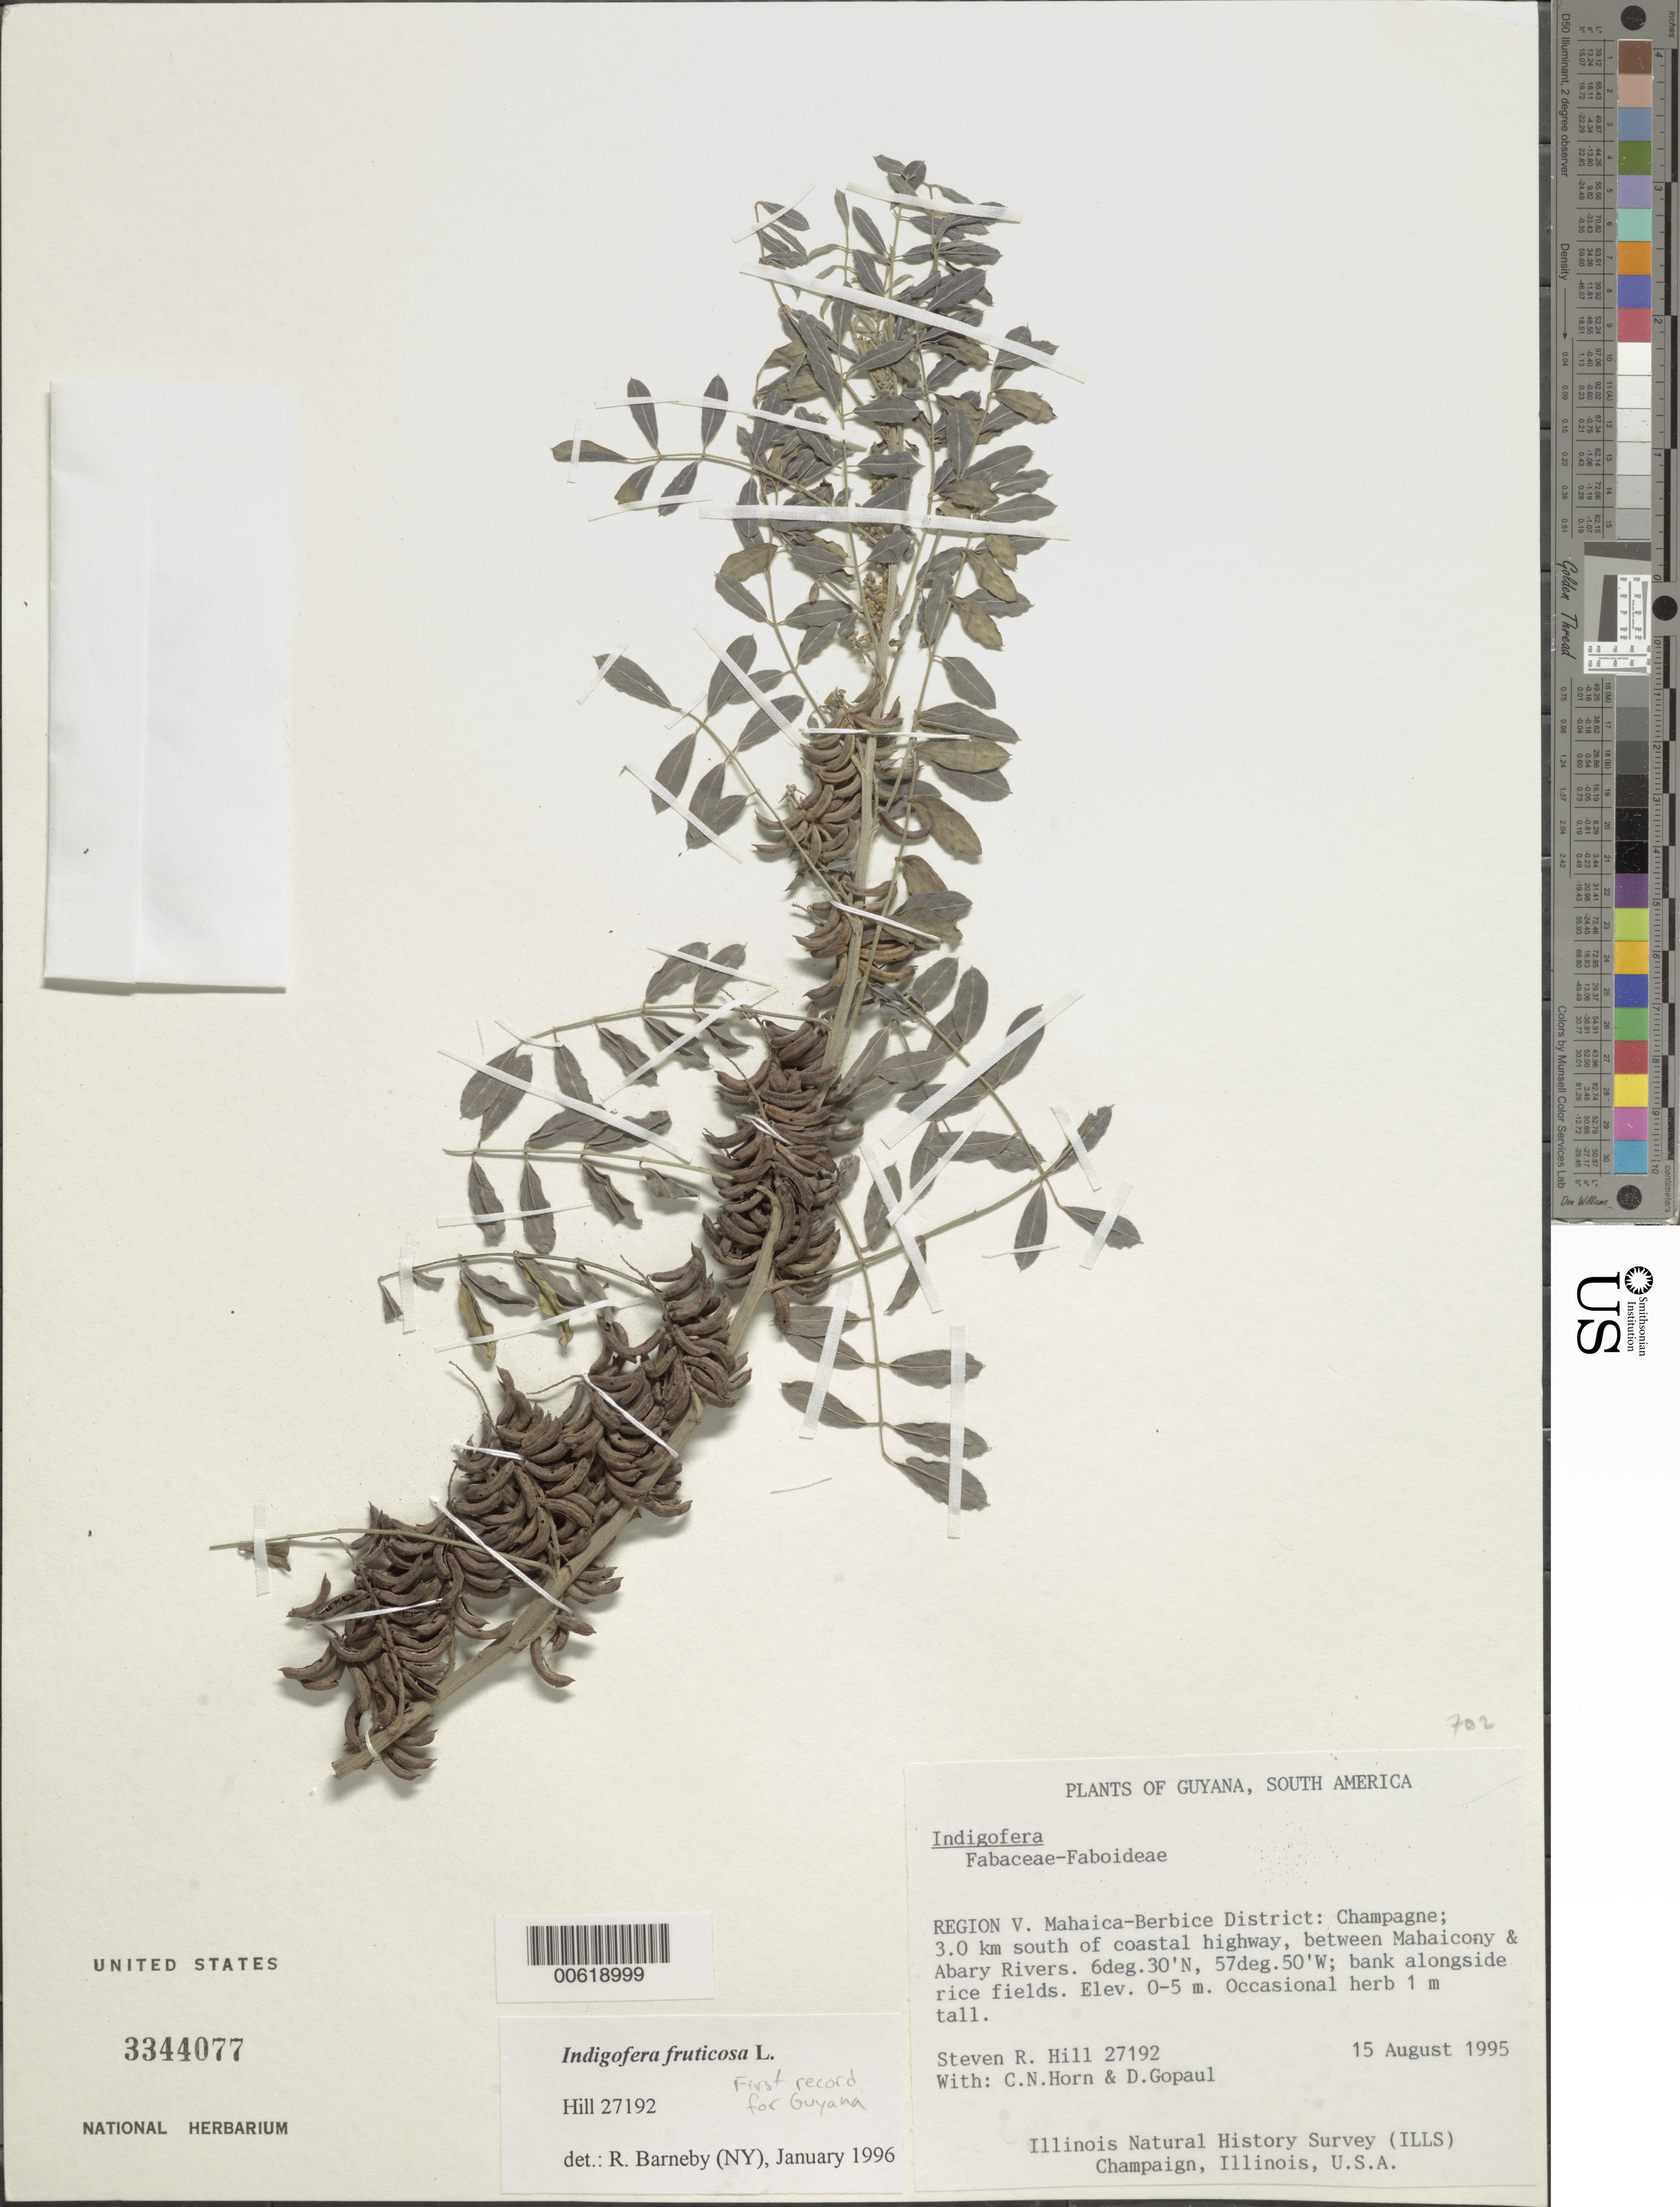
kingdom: Plantae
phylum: Tracheophyta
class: Magnoliopsida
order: Fabales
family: Fabaceae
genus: Indigofera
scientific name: Indigofera fruticosa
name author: Rose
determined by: Barneby, Rupert C., (NY)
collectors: S. R. Hill, C. N. Horn & D. Gopaul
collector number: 27192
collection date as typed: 15-Aug-95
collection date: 1995-08-15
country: Guyana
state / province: Mahaica-Berbice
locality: Champagne; 3 km S of coastal hwy., betw. Mahaicony & Abary R.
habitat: Bank along side rice fields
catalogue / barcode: US 3344077